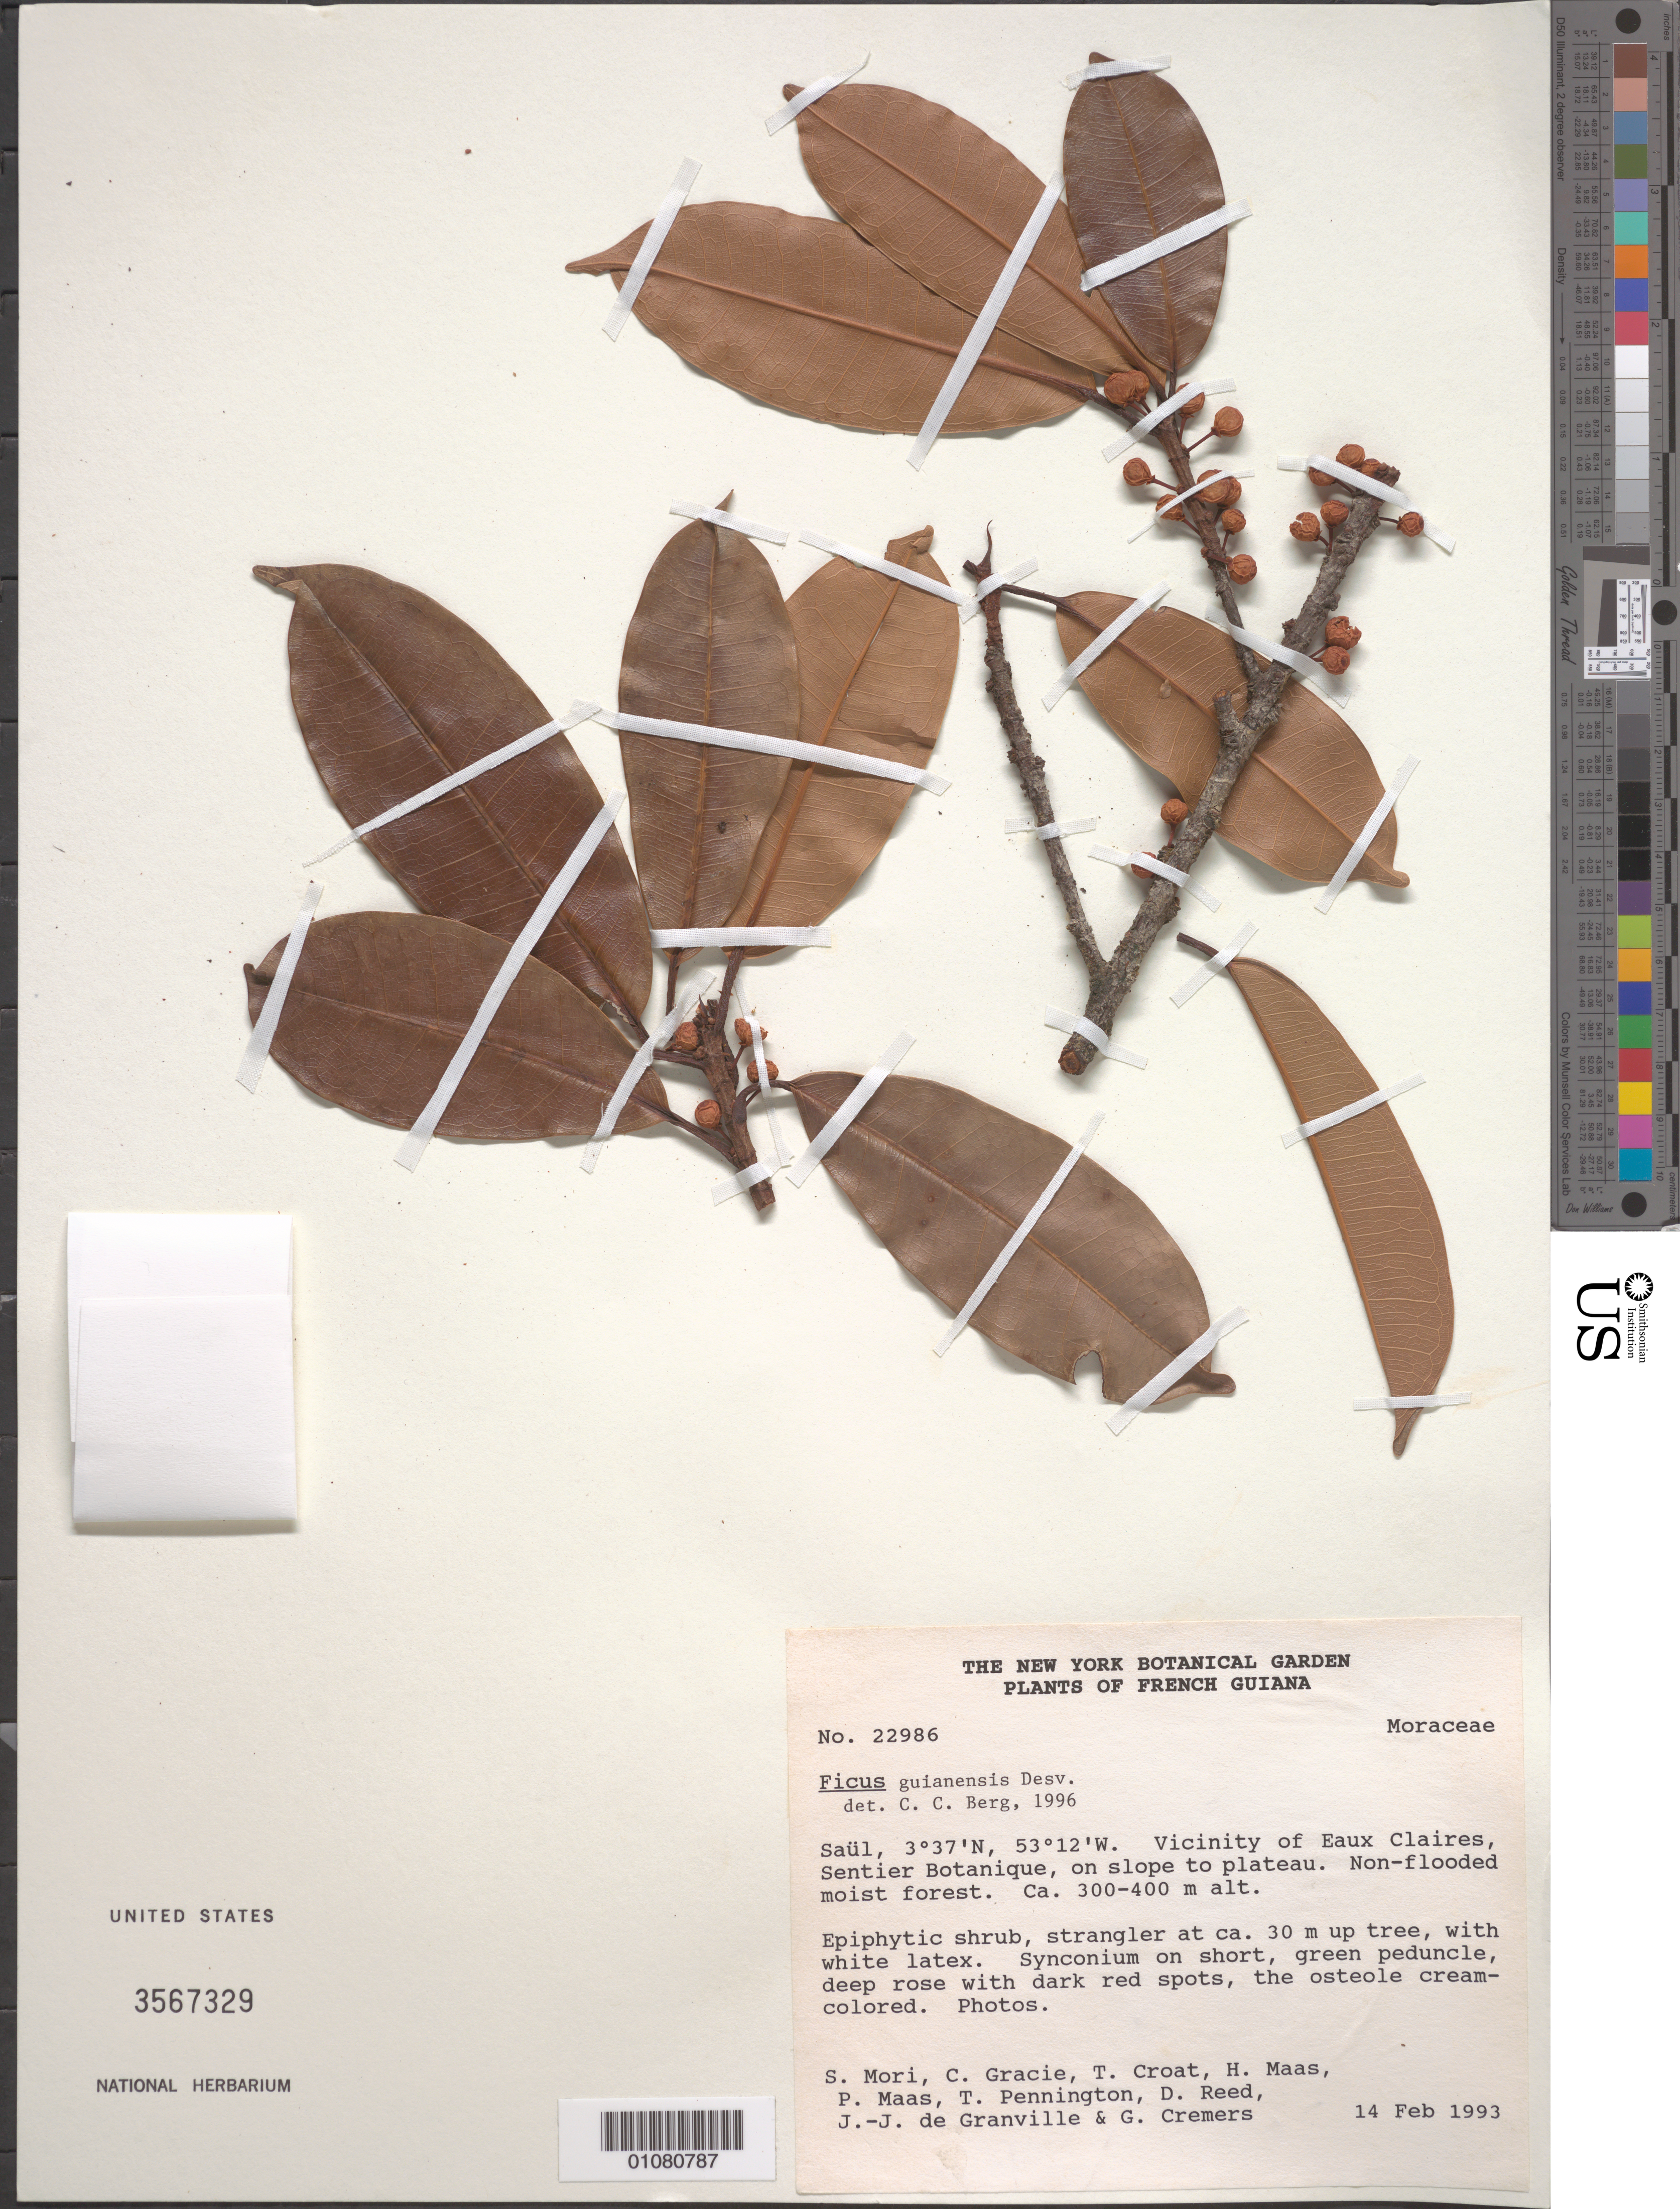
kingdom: Plantae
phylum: Tracheophyta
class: Magnoliopsida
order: Rosales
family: Moraceae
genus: Ficus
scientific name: Ficus guianensis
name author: Desv. ex Ham.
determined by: Berg, C. C.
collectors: S. Mori, C. A. Gracie, T. B. Croat, H. Maas van de Kamer, P. Maas, T. D. Pennington, D. Reed, J.-J. de Granville & G. Cremers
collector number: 22986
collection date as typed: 14-Feb-93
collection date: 1993-02-14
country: French Guiana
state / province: Saint-Laurent-du-Maroni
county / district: Saül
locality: Saül, vicinity of Eaux Claires, Sentier Botanique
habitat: Non-flooded moist forest; on slope to plateau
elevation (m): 300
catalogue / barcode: US 3567329